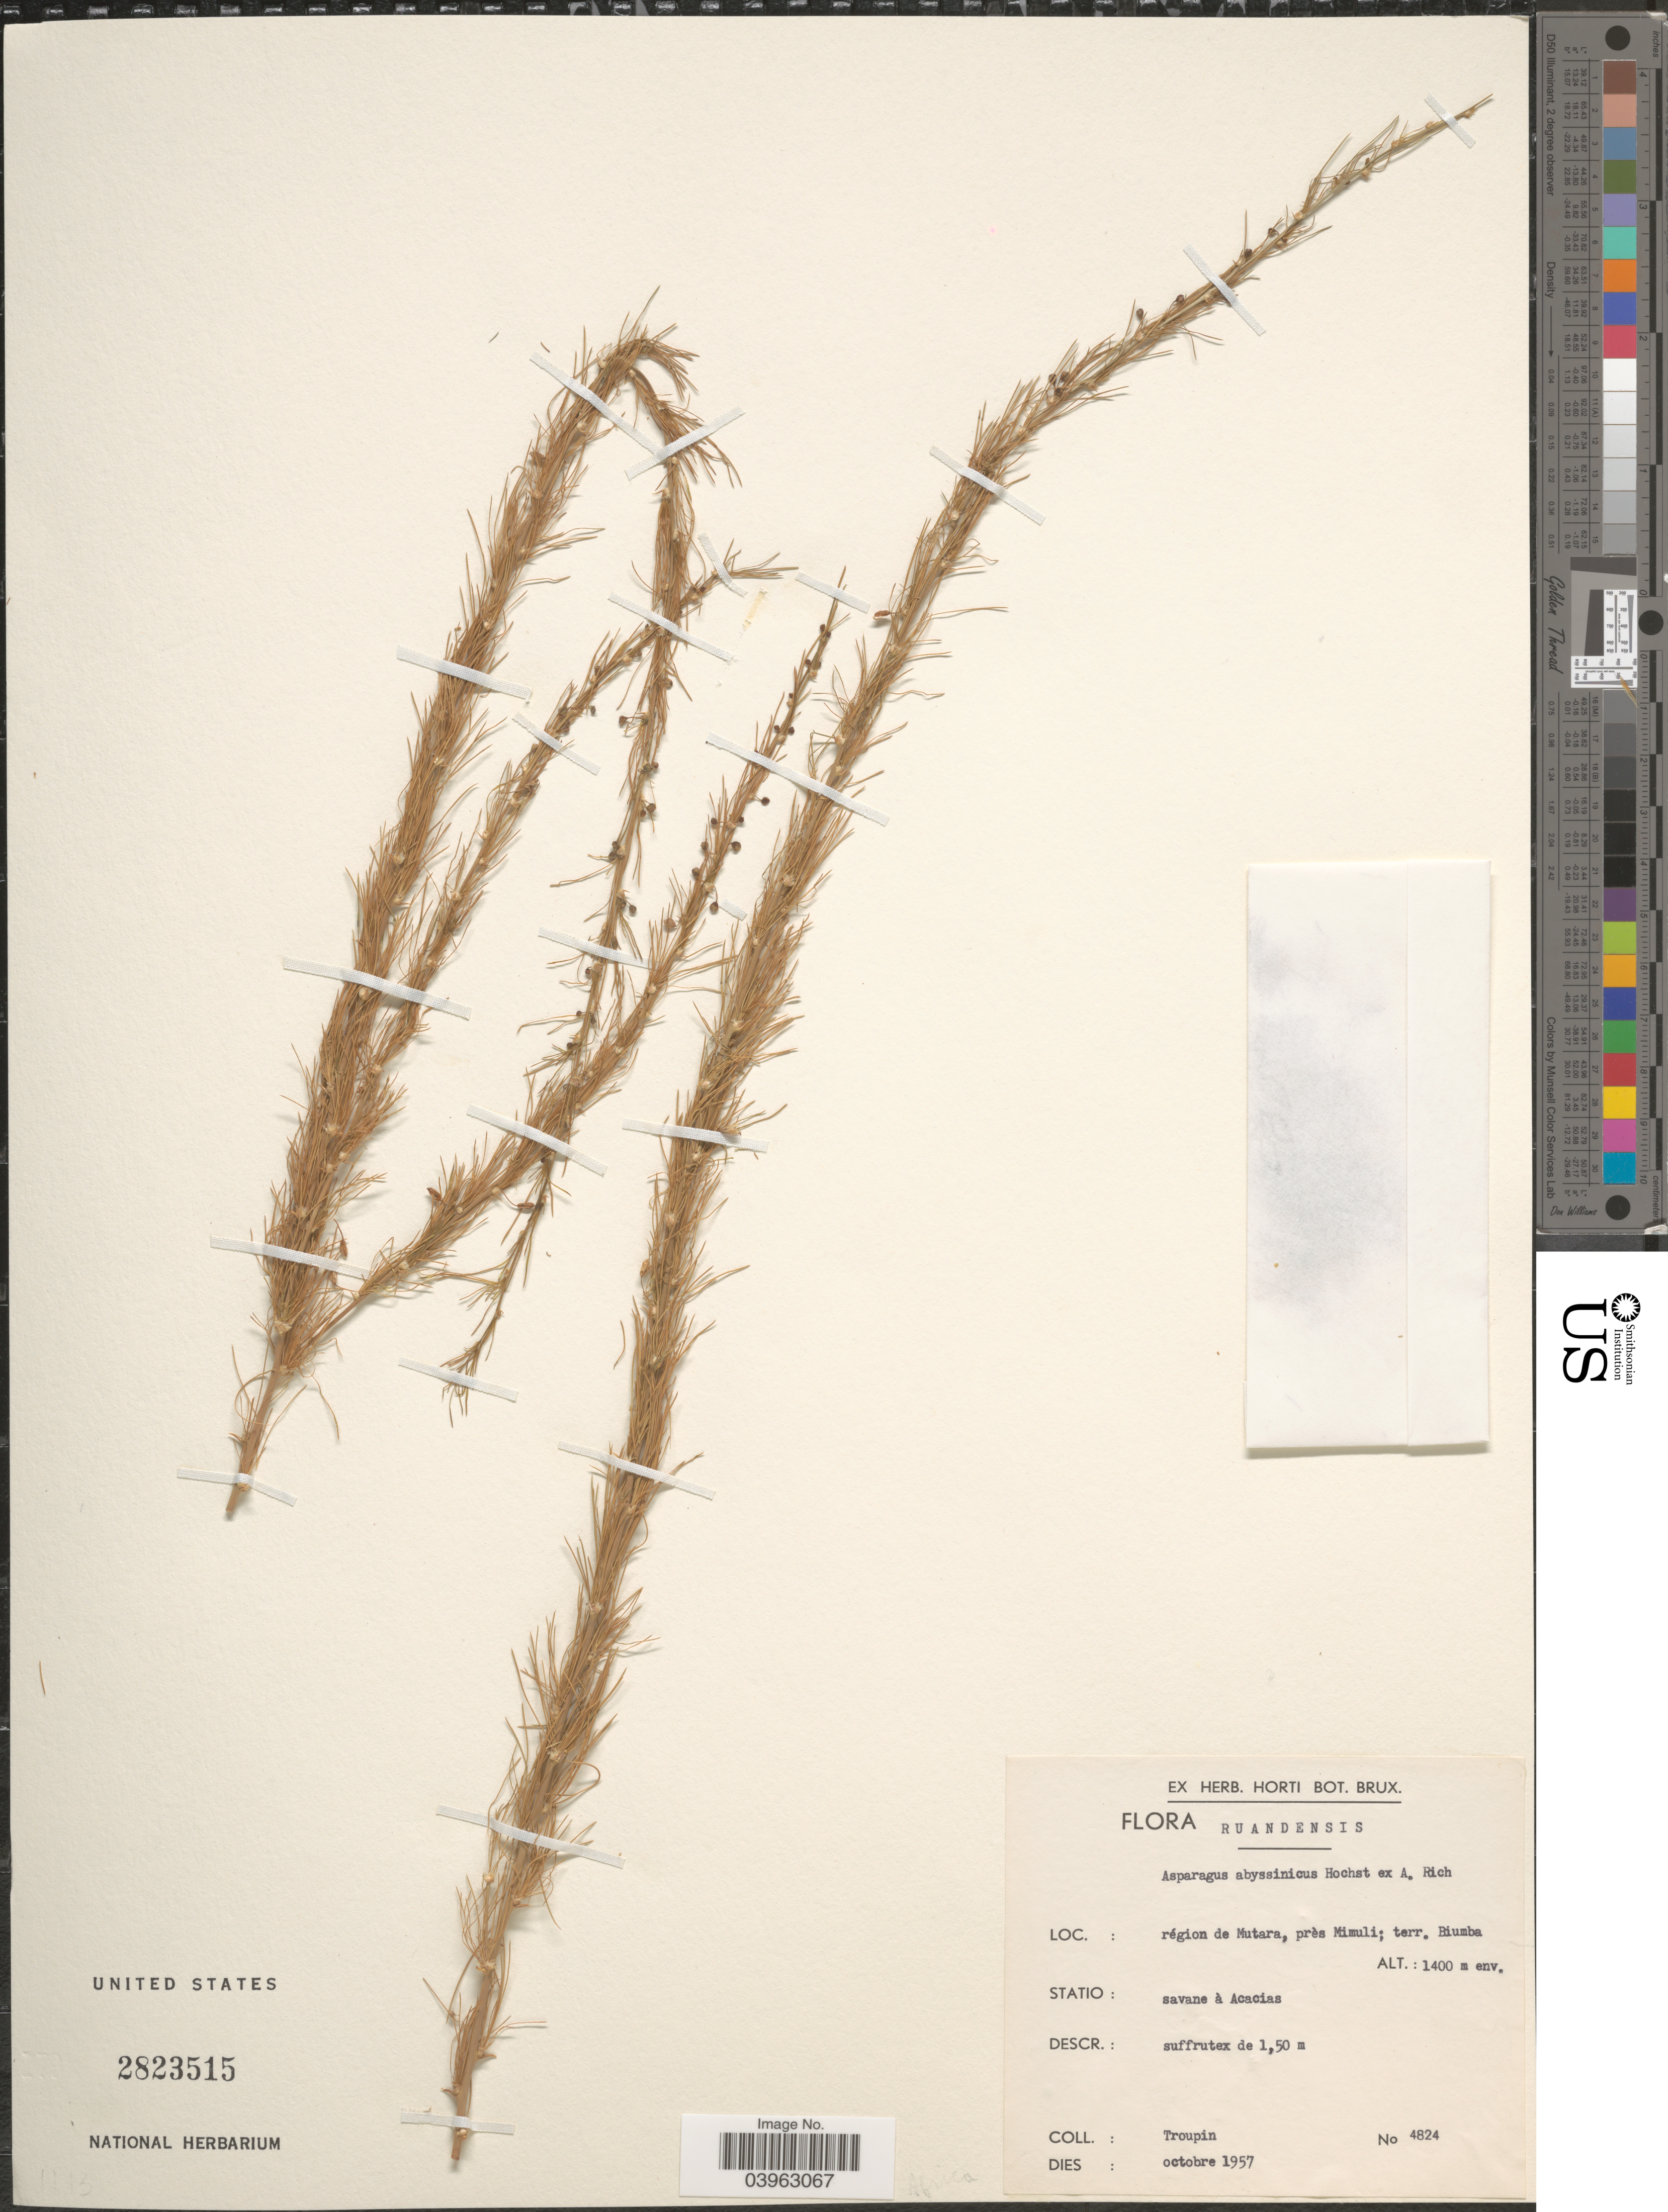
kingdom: Plantae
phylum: Tracheophyta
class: Liliopsida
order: Asparagales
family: Asparagaceae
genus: Asparagus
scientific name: Asparagus abyssinicus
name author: Hochst. ex A. Rich.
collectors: Troupin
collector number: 4824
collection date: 1957-10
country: Rwanda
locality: Ruandensis. Région de Mutara, près Mimuli; terr. Biumba. Statio: savane à Acacias.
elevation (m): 1400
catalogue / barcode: US 2823515